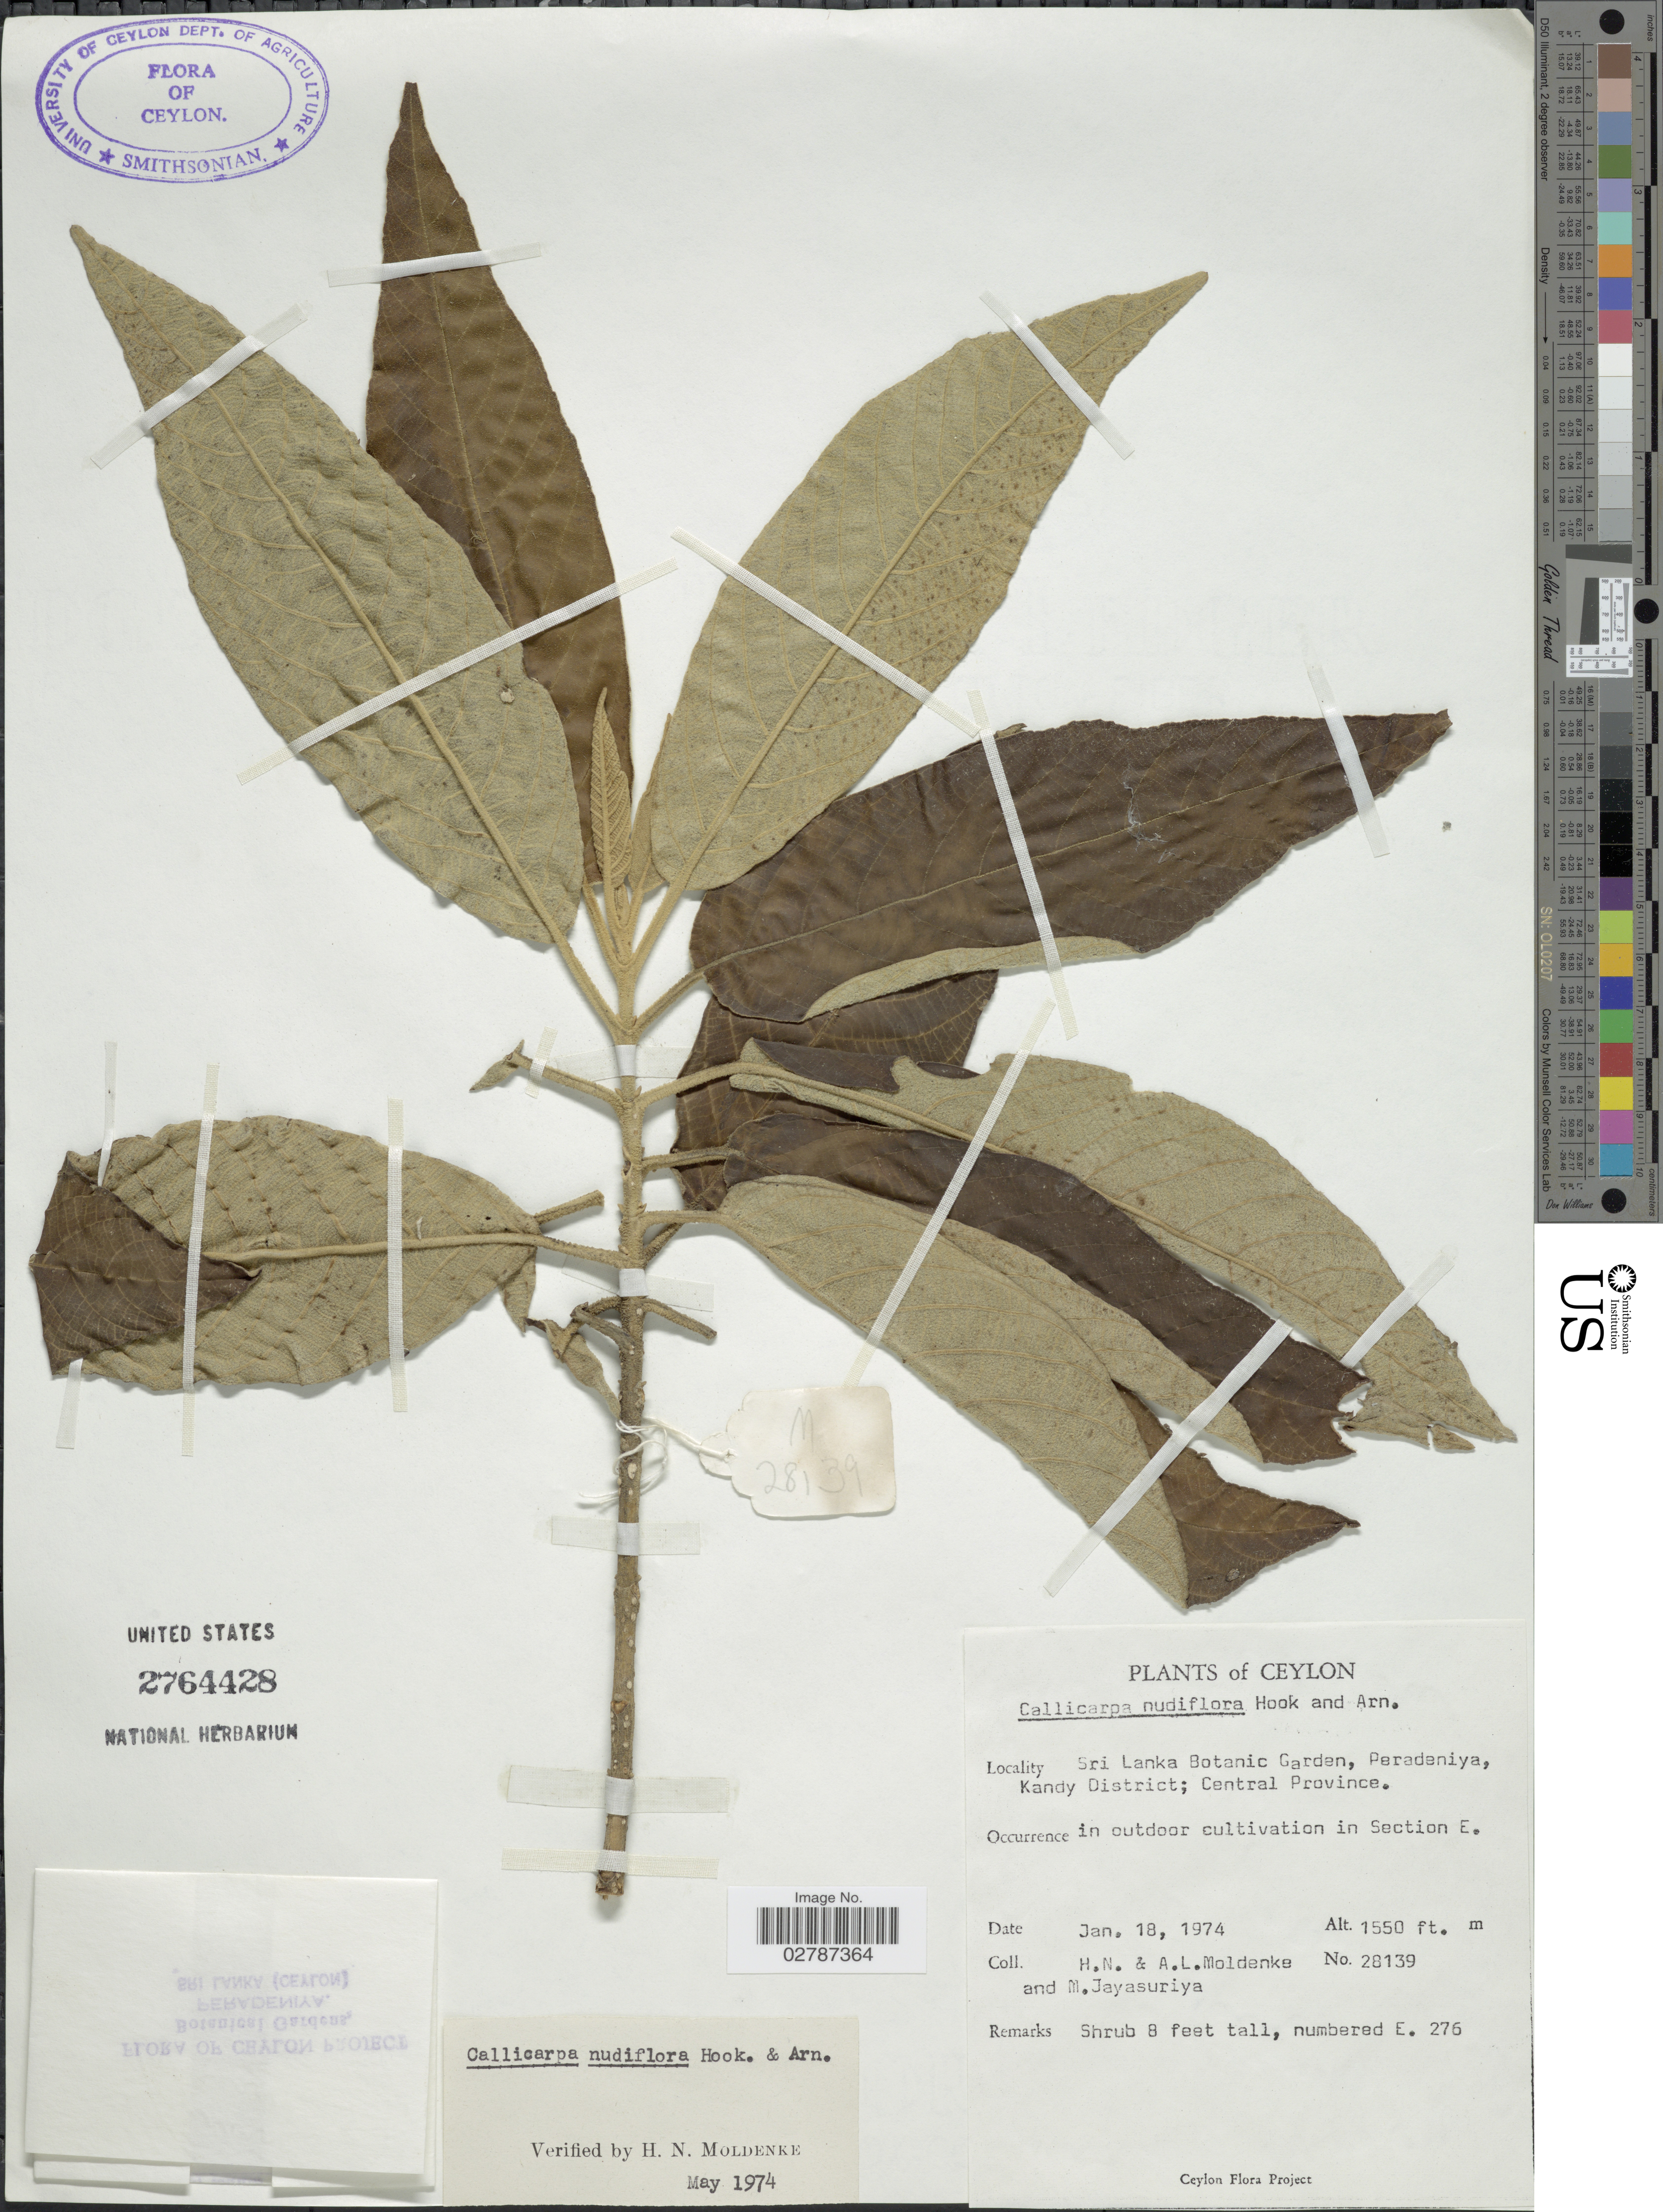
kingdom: Plantae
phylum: Tracheophyta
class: Magnoliopsida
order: Lamiales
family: Lamiaceae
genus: Callicarpa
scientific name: Callicarpa nudiflora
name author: Hook. & Arn.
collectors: H. N. Moldenke, A. L. Moldenke & M. Jayasuriya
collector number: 28139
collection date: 1974-01-18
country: Sri Lanka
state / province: Central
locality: Ceylon. Sri Lanka Botanic Garden, Peradeniya, Kandy District; Central Province. In outdoor cultivation in Section E.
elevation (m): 472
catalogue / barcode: US 2764428